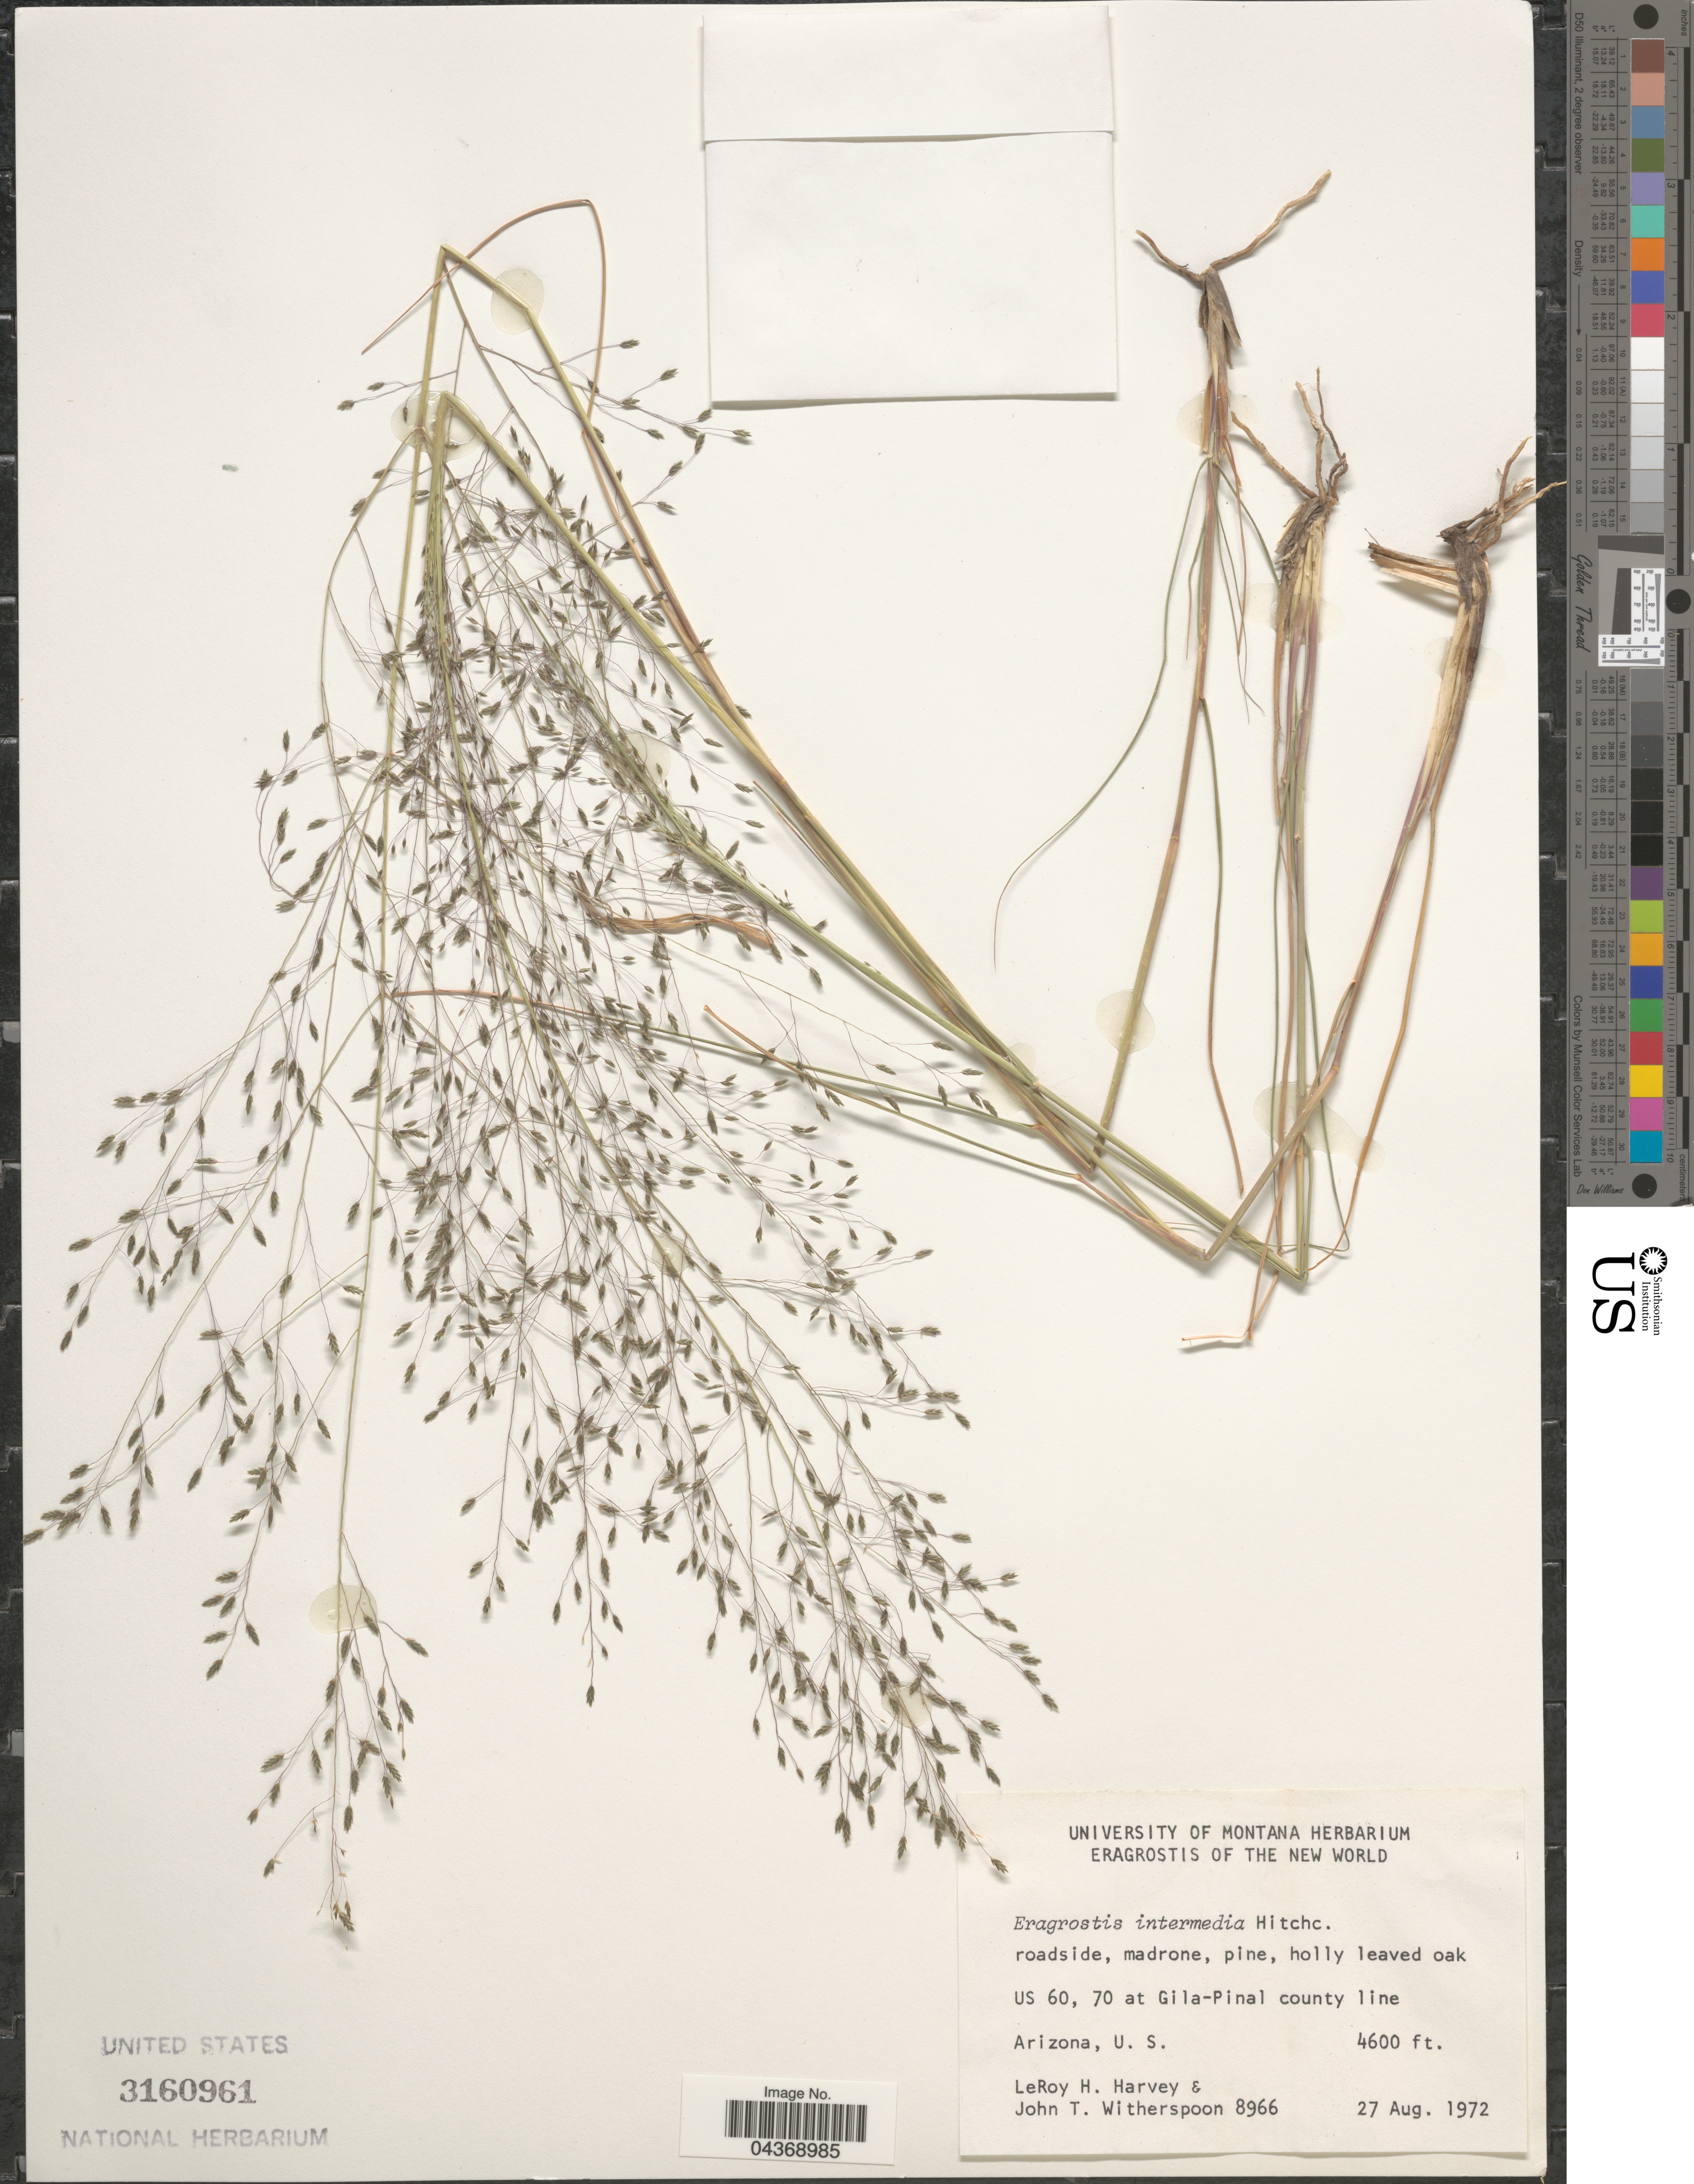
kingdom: Plantae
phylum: Tracheophyta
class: Liliopsida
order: Poales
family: Poaceae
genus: Eragrostis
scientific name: Eragrostis intermedia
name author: Hitchc.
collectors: L. H. Harvey & J. Witherspoon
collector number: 8966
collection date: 1972-08-27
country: United States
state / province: Arizona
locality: US 60, 70 at Gila-Pinal county line.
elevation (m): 1402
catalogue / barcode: US 3160961